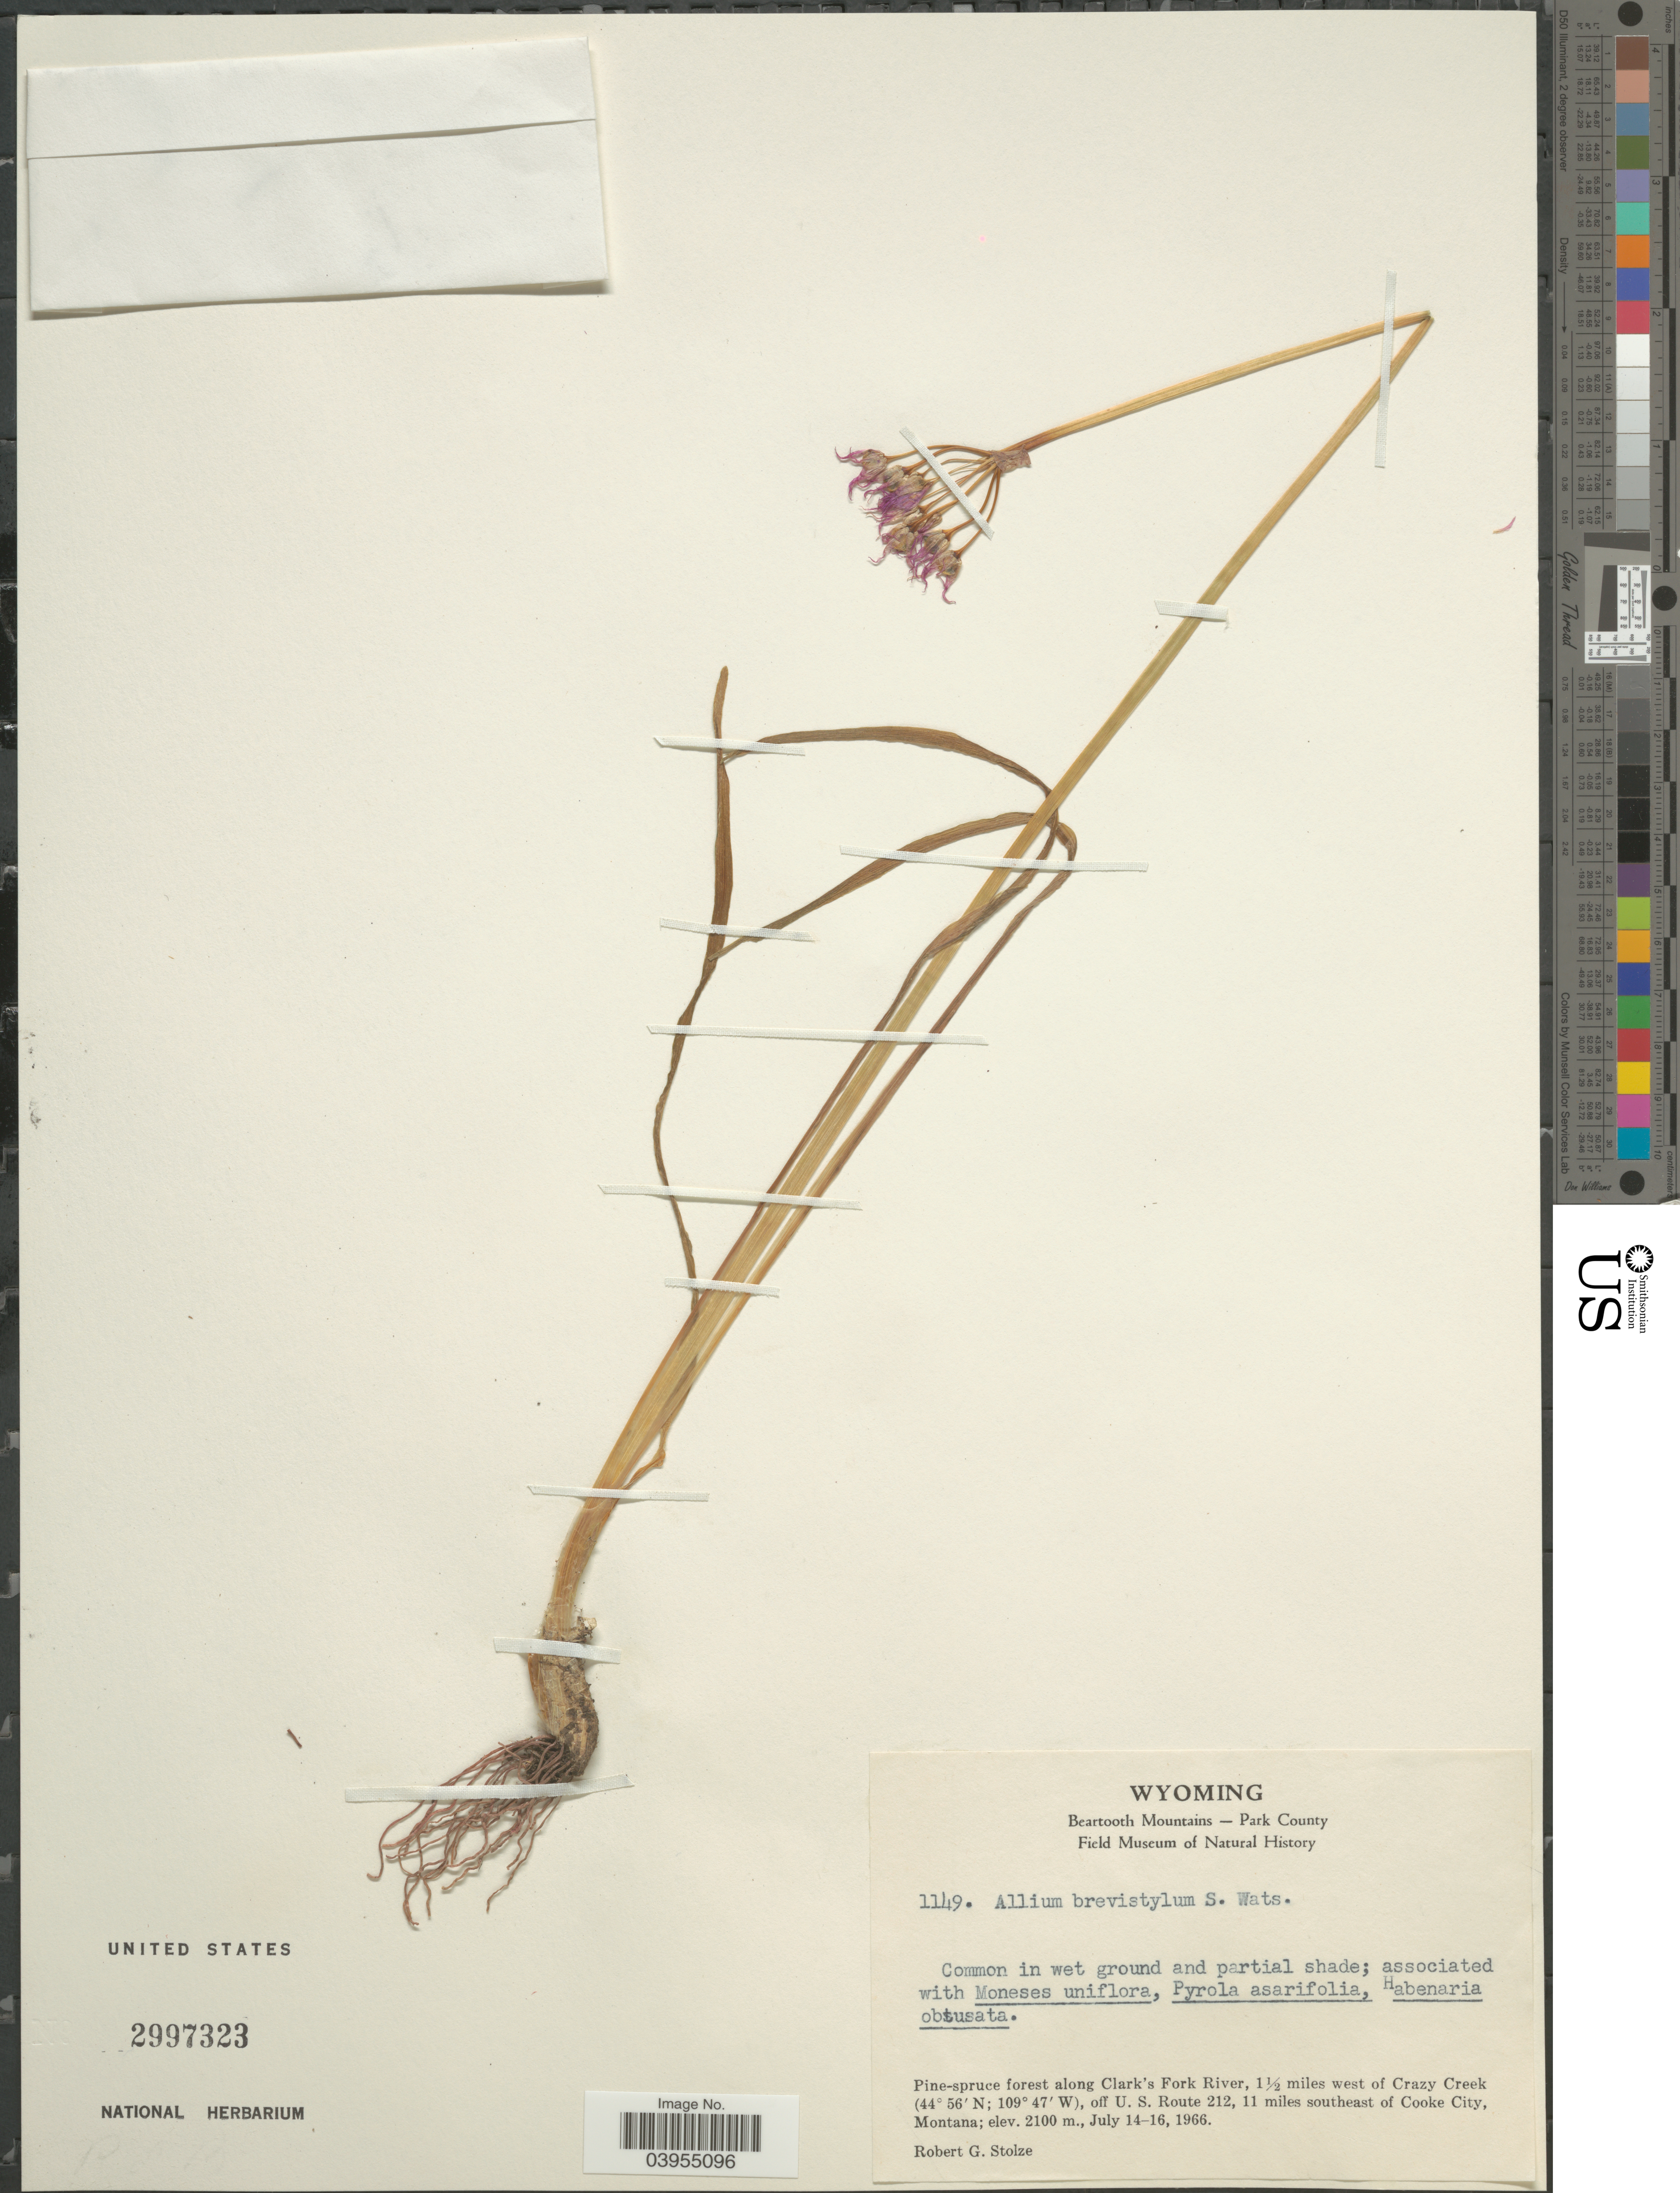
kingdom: Plantae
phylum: Tracheophyta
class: Liliopsida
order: Asparagales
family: Amaryllidaceae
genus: Allium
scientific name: Allium brevistylum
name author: S. Watson in C. King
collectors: R. G. Stolze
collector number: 1149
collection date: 1966-07-14/1966-07-16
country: United States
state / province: Wyoming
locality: Beartooth Mountains - Park County. Pine-spruce forest along Clark's Fork River, 1 1/2 miles west of Crazy Creek, off U. S. Route 212, 11 miles southeast of Cooke City, Montana.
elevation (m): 2100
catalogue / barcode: US 2997323